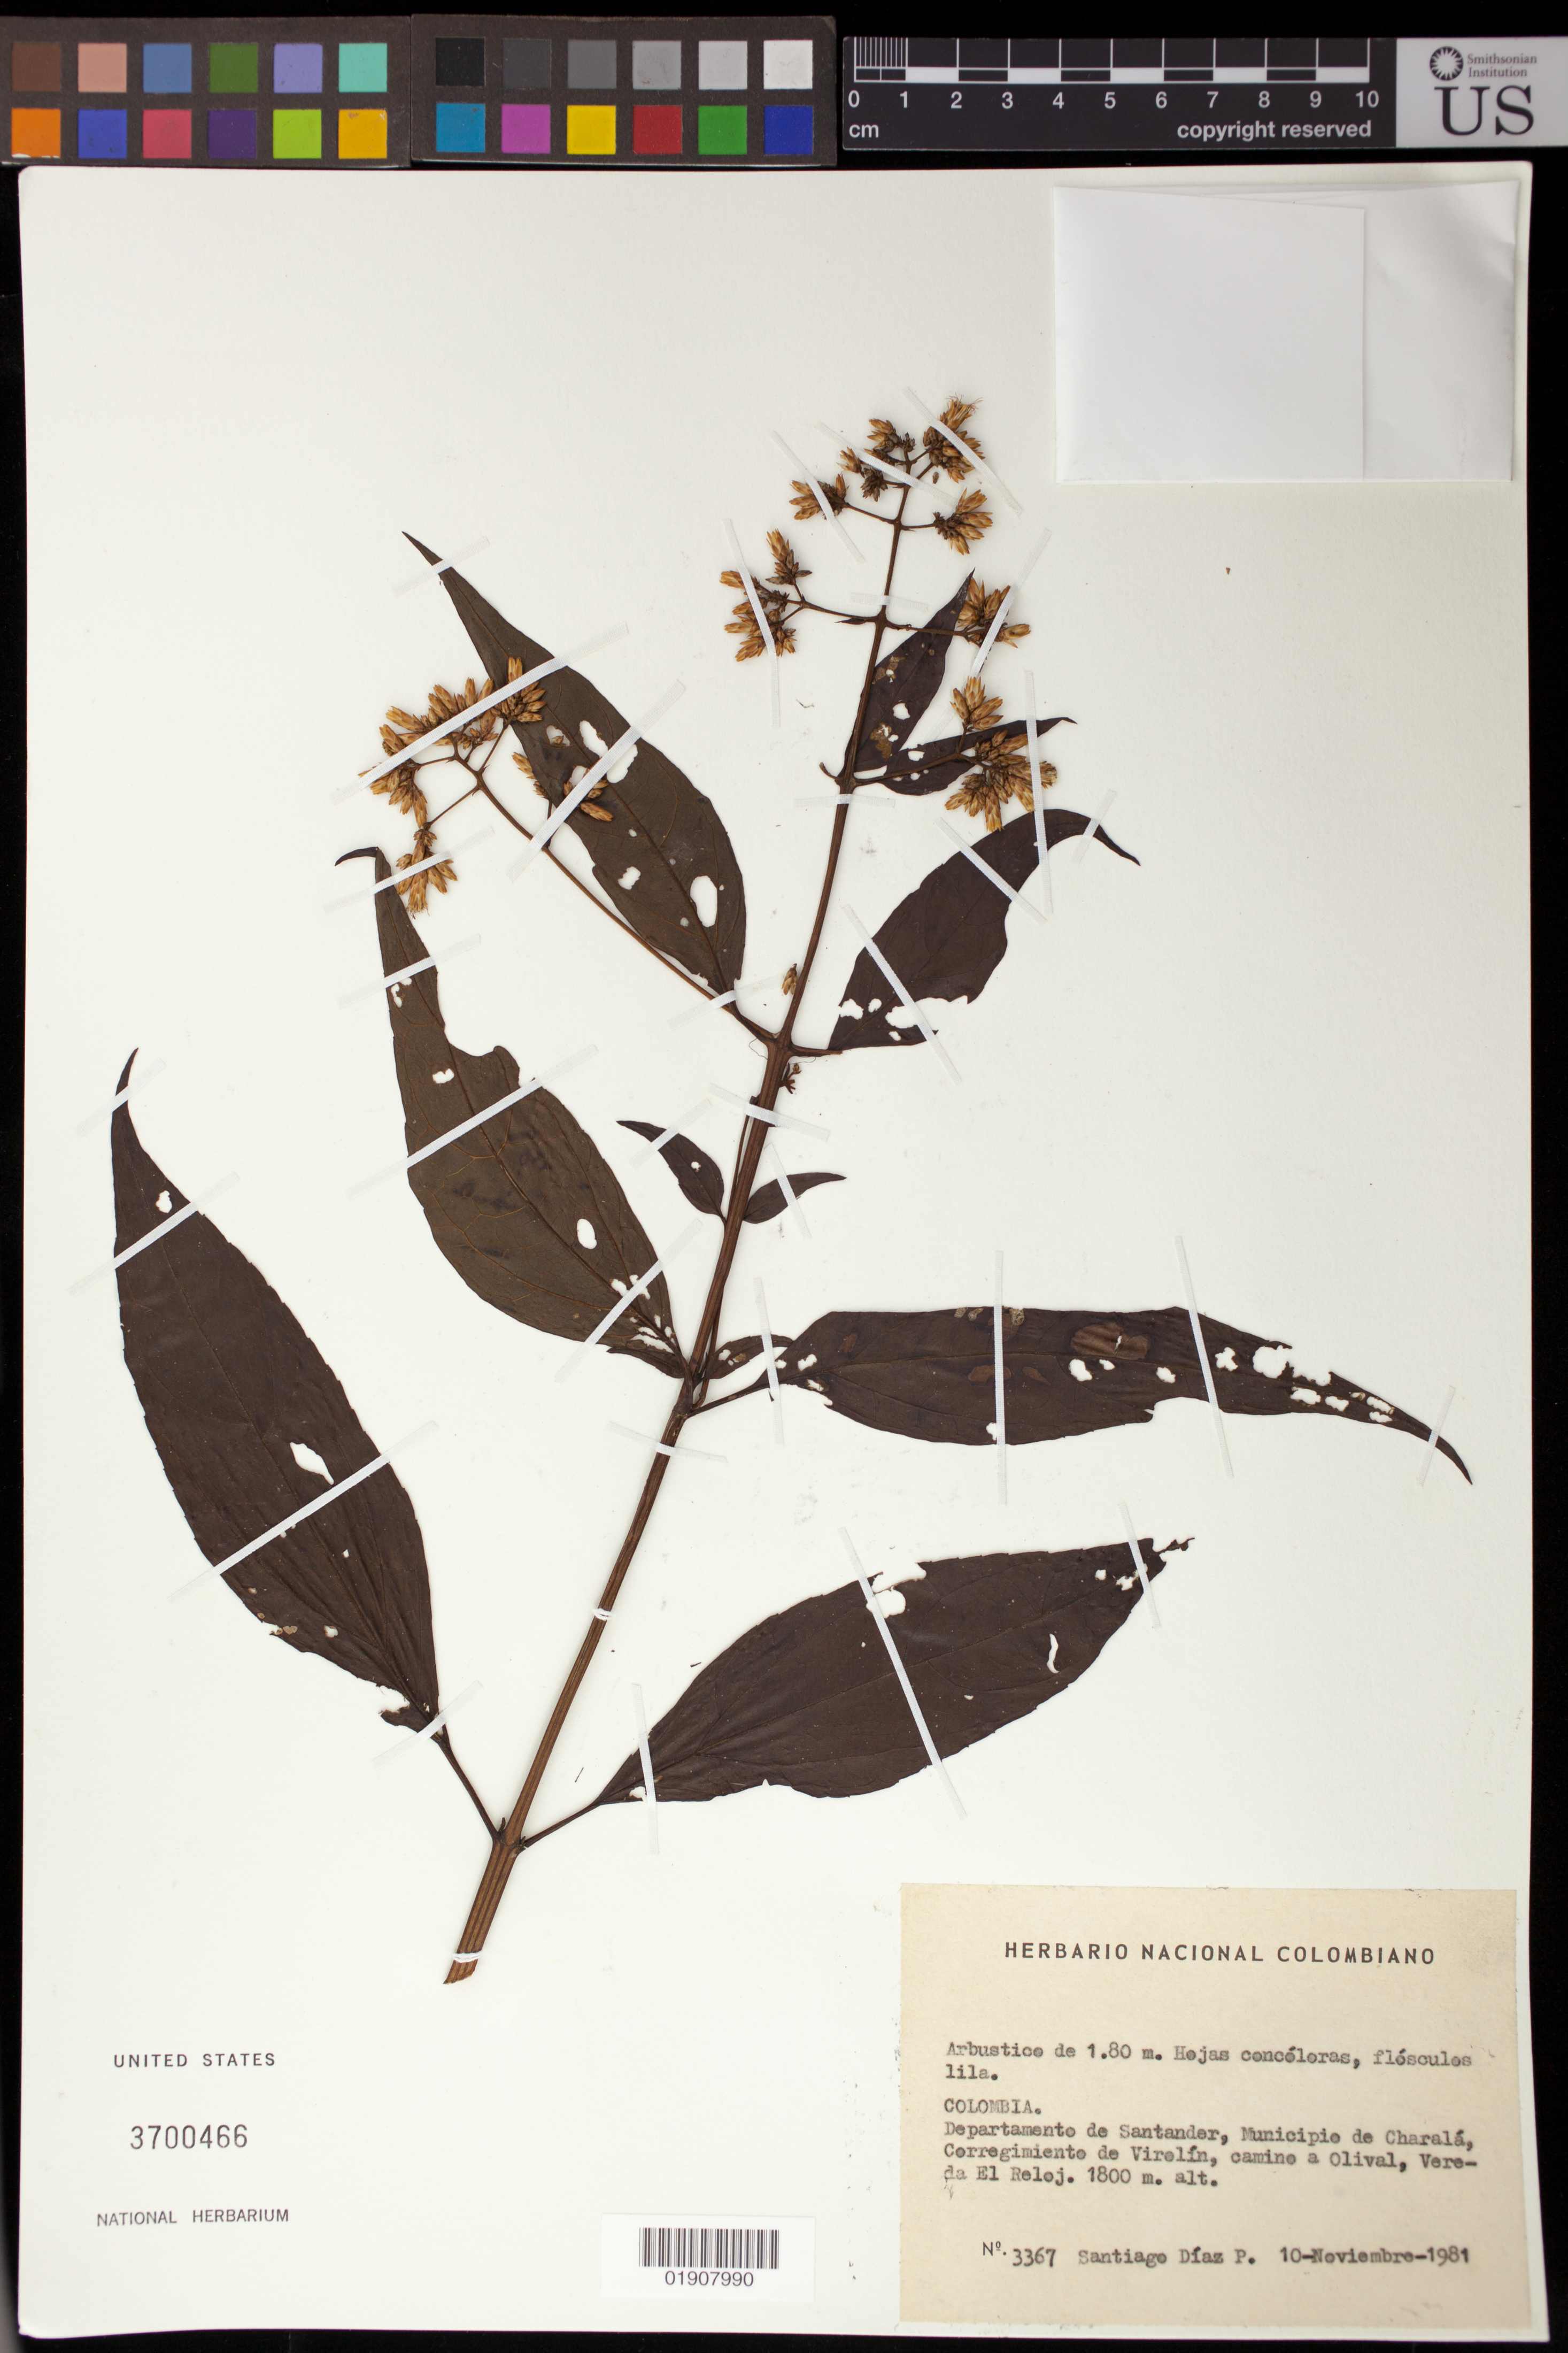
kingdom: Plantae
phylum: Tracheophyta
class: Magnoliopsida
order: Asterales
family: Asteraceae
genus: Chromolaena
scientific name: Chromolaena sp.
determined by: Ávila C., Fabio Andrés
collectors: S. Díaz Píedrahíta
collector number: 3367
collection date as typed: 10-Noviembre-1981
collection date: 1981-11-10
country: Colombia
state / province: Santander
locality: Municipio de Charala, Corregimiento de Virolin, camino a Olival, Vereda El Reloj.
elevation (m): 1800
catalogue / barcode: US 3700466